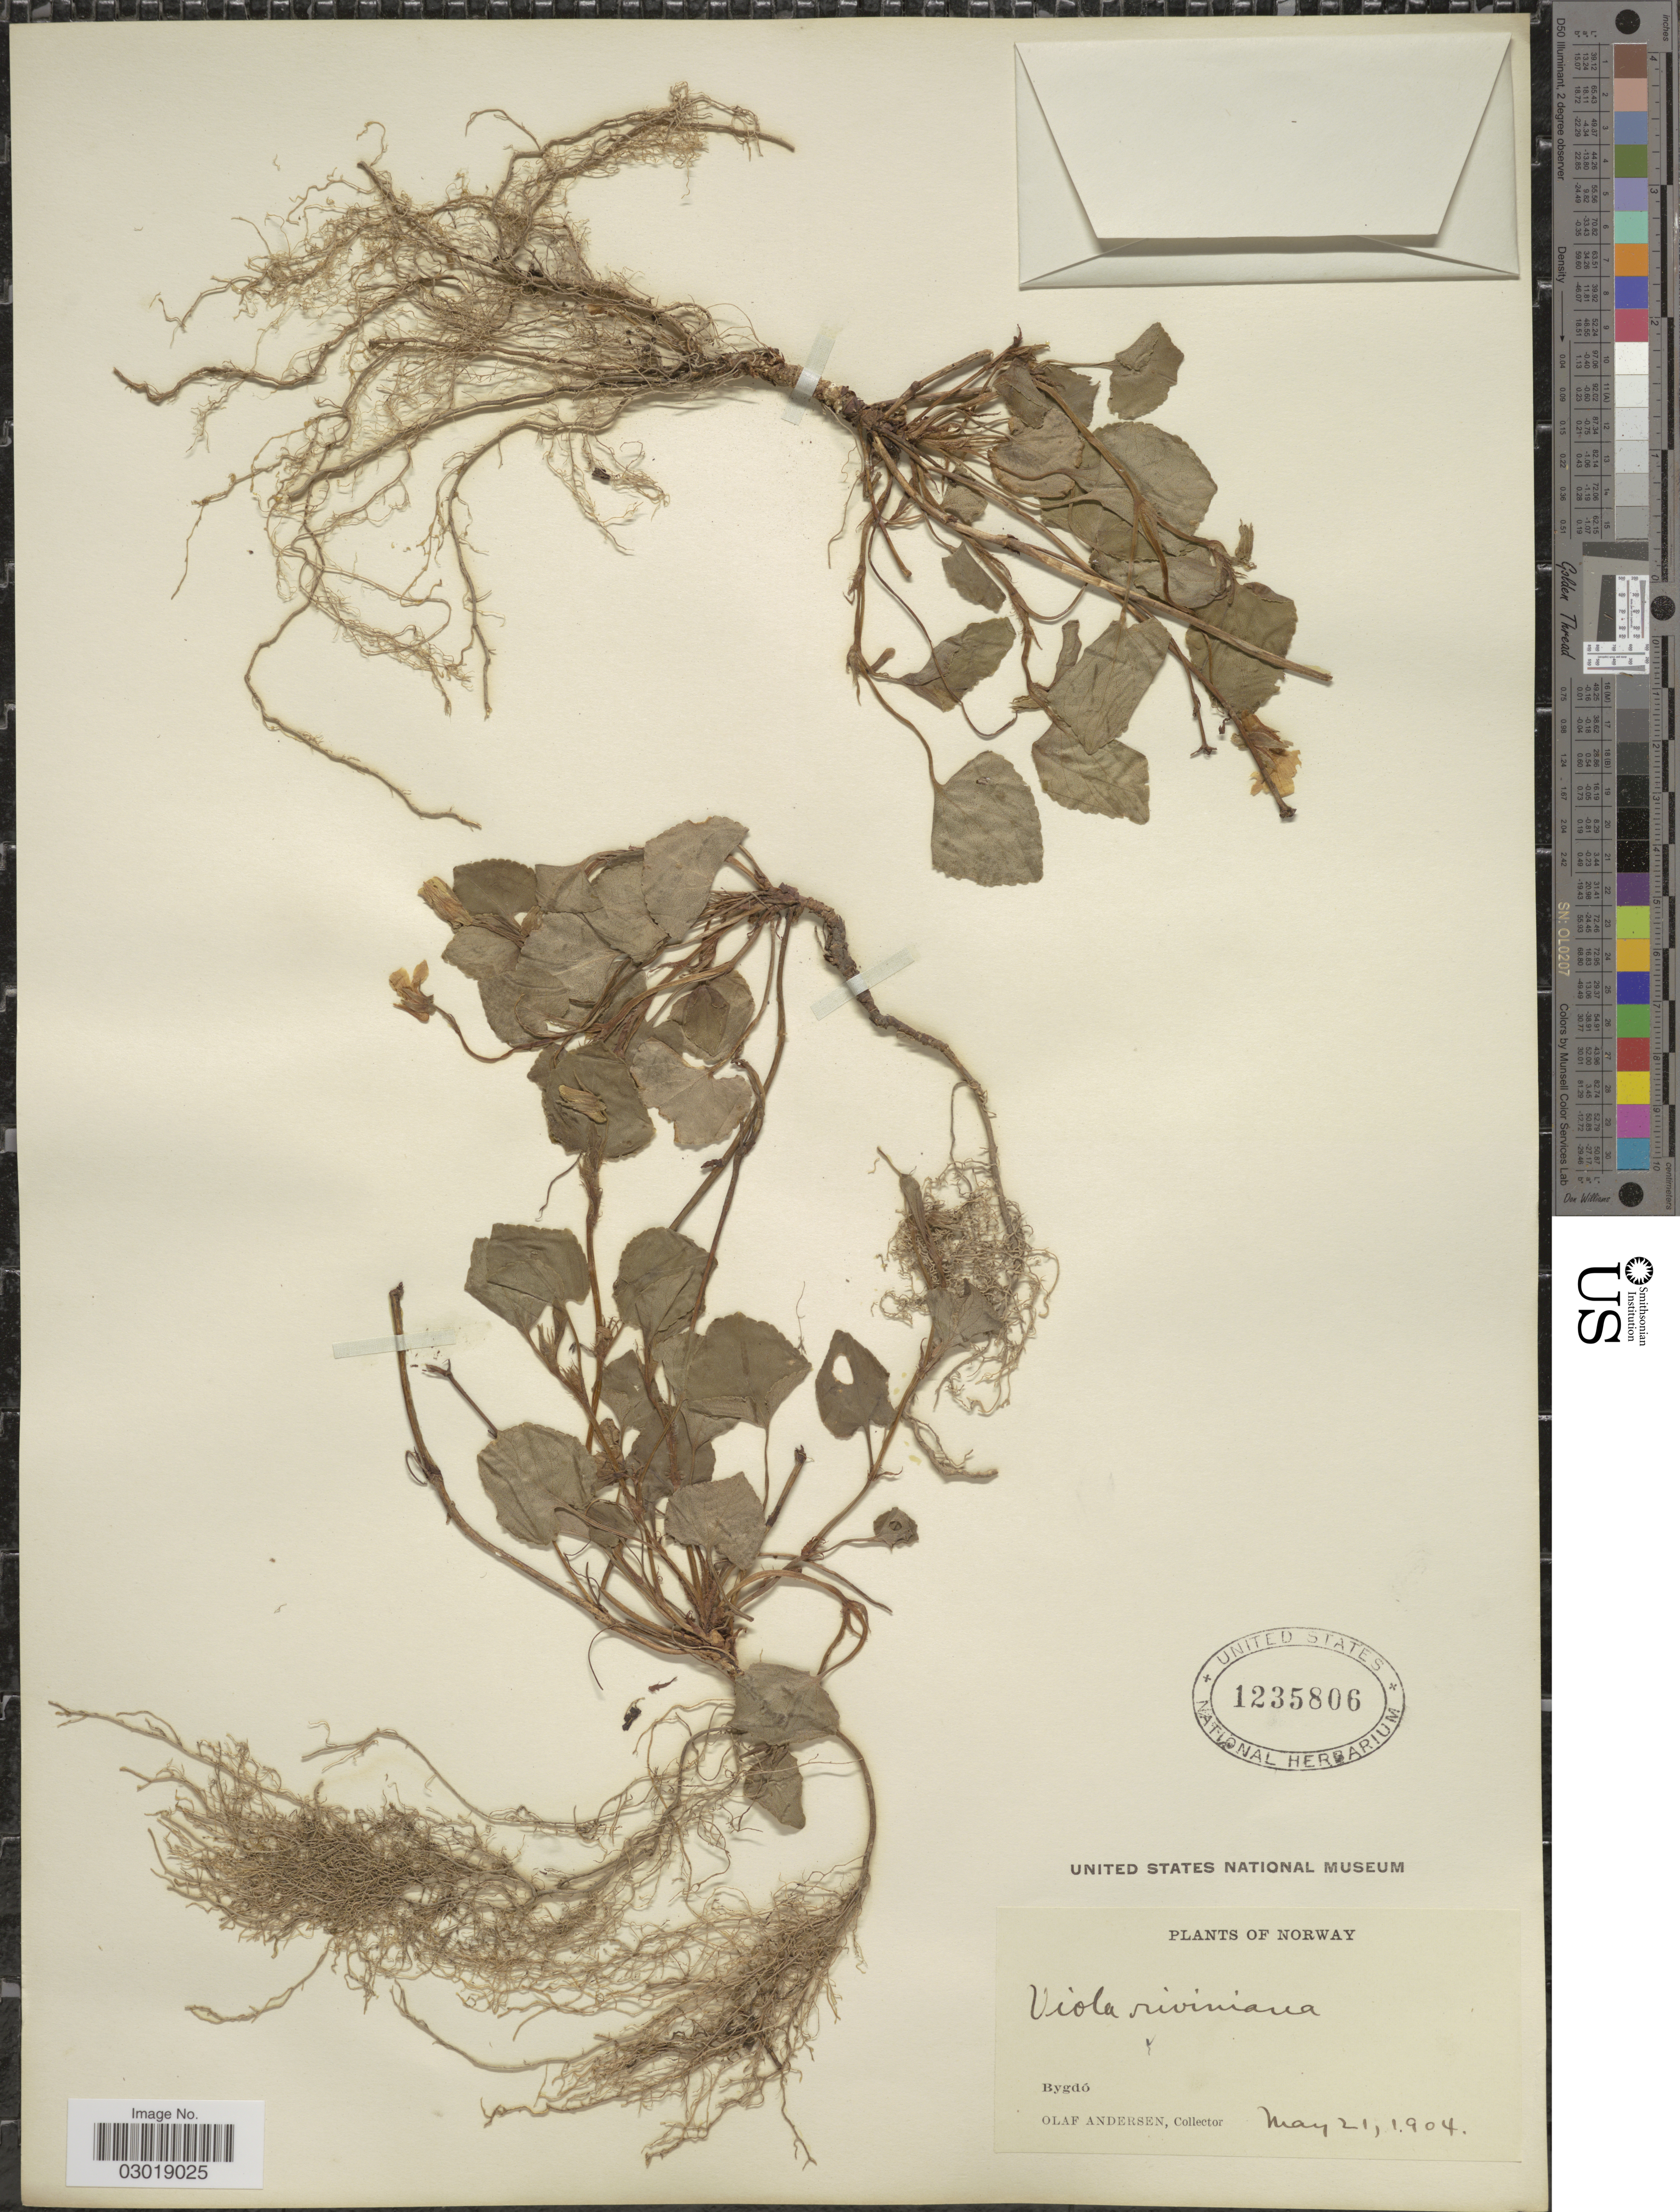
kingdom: Plantae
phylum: Tracheophyta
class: Magnoliopsida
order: Malpighiales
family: Violaceae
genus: Viola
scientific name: Viola riviniana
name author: Rchb.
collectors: O. Andersen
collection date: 1904-05-21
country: Norway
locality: Bygdó.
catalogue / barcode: US 1235806